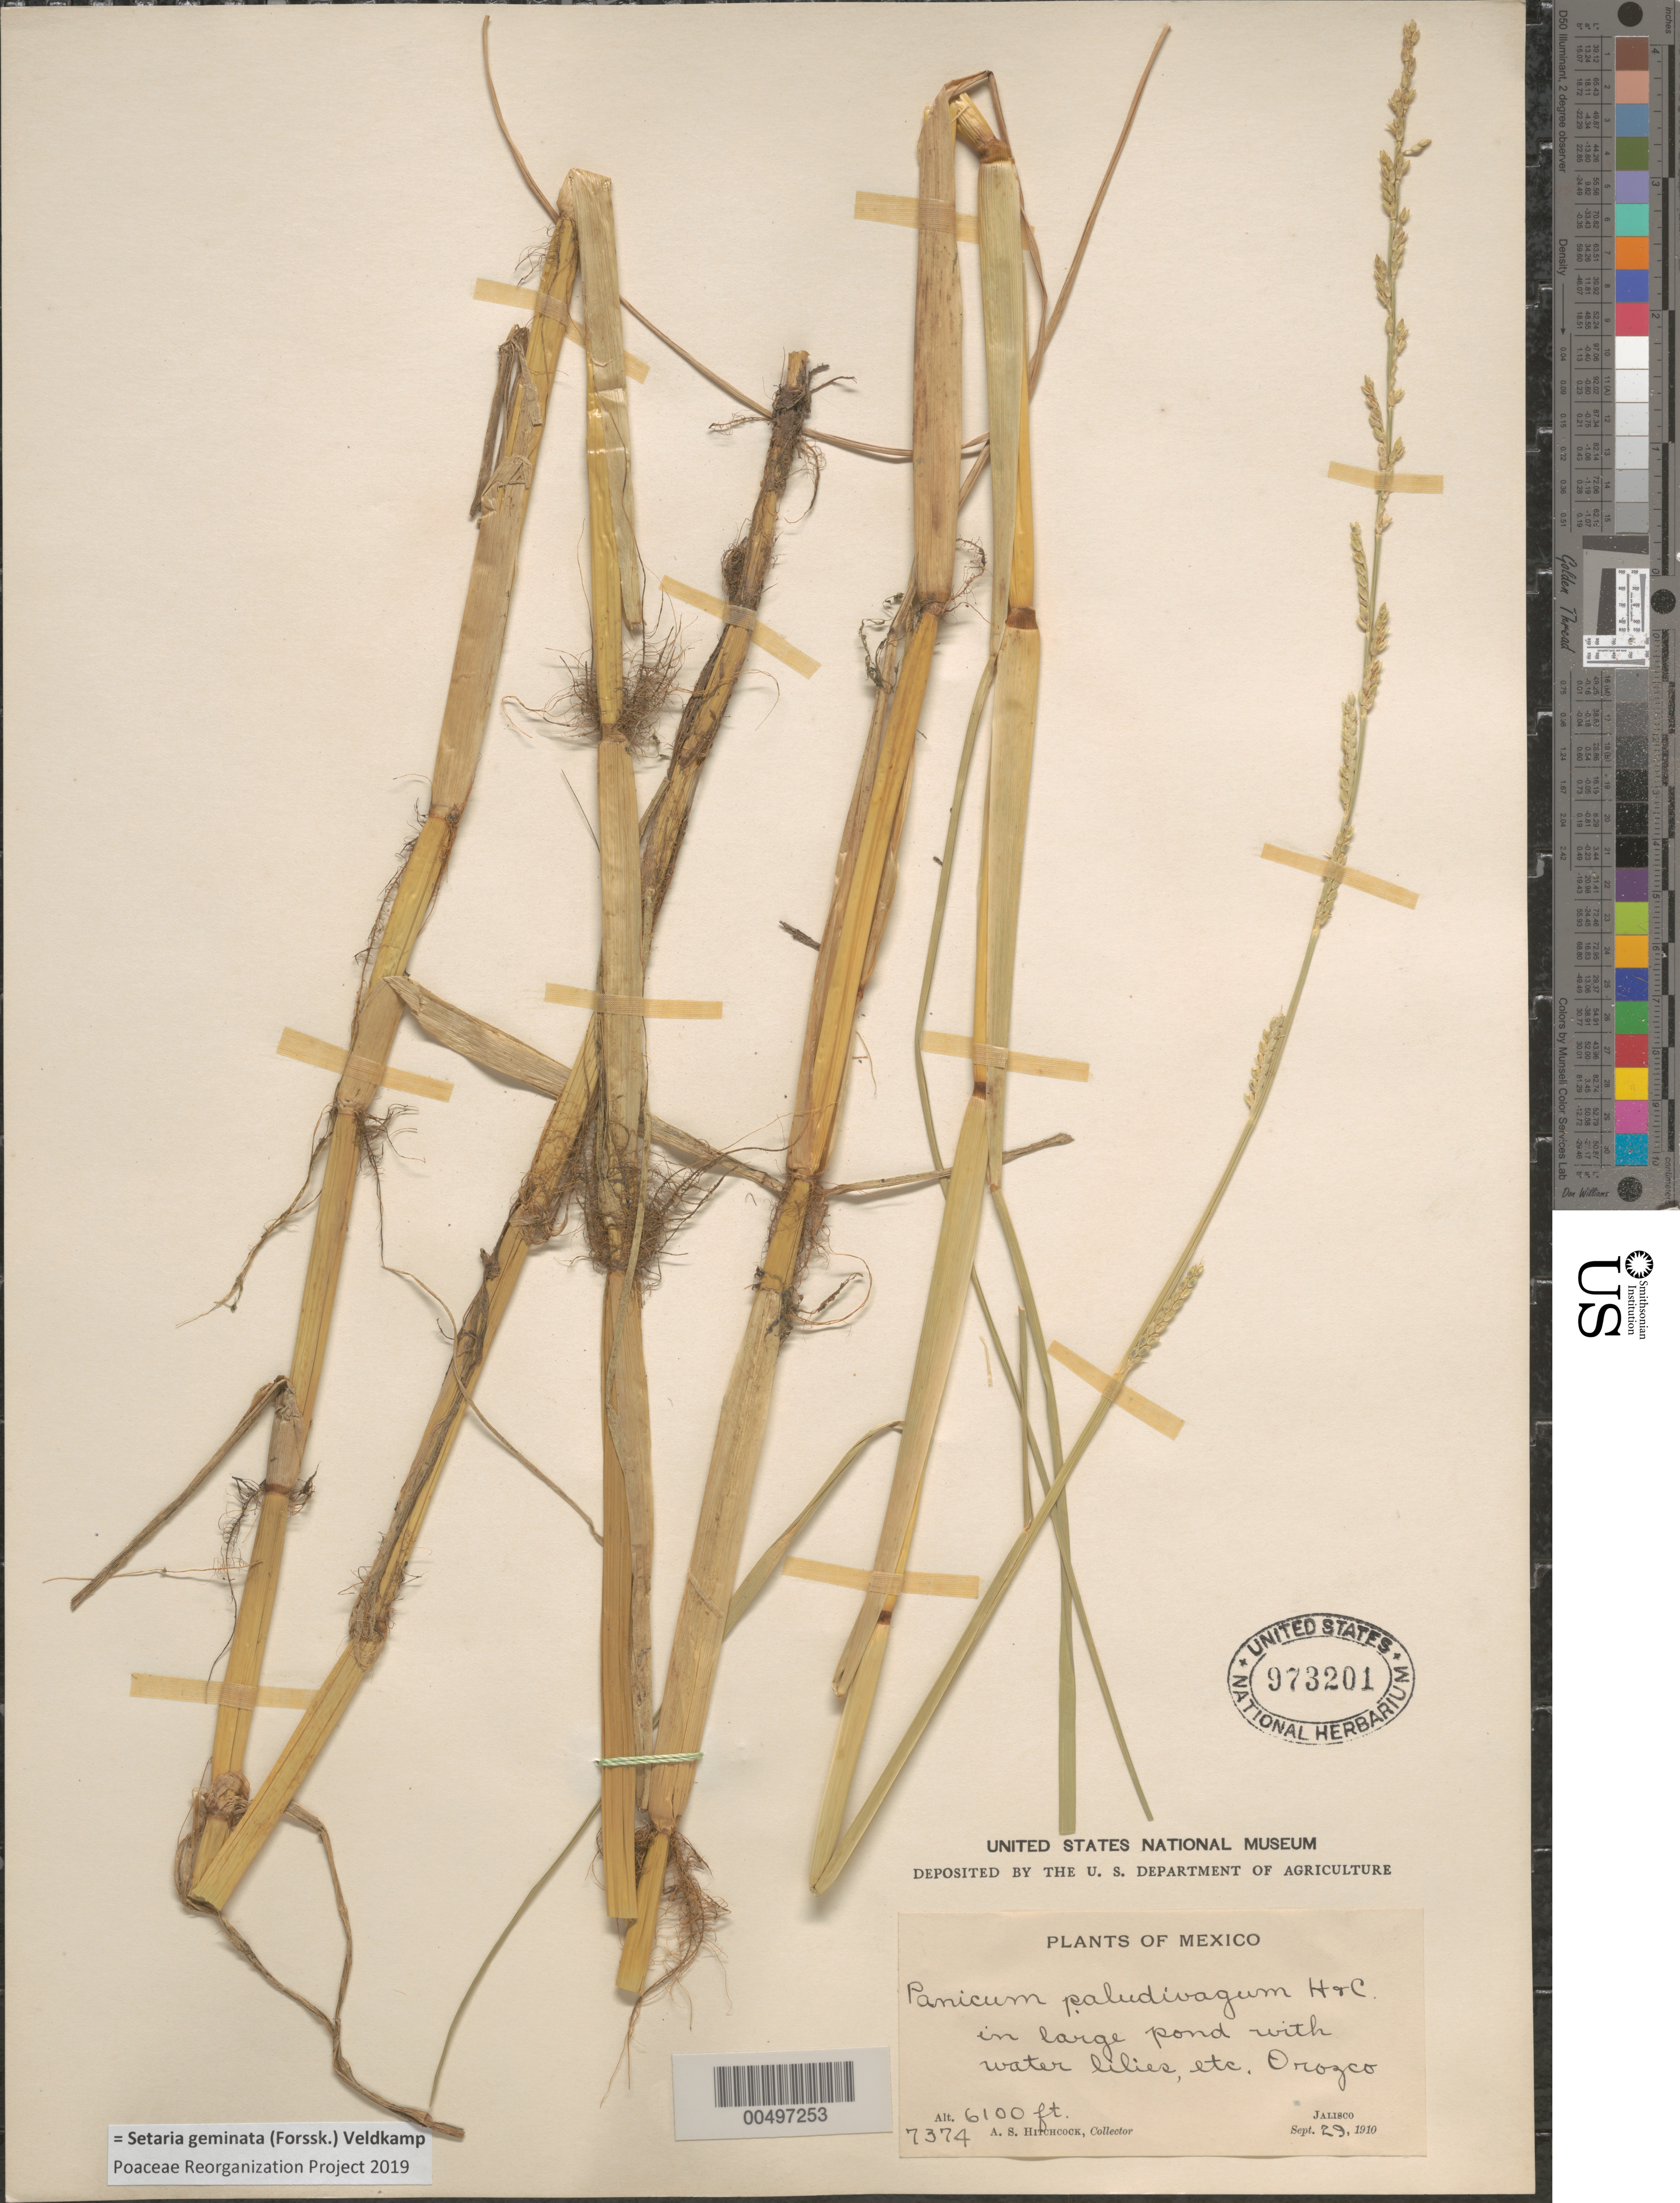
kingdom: Plantae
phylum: Tracheophyta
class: Liliopsida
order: Poales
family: Poaceae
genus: Setaria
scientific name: Setaria geminata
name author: (Forssk.) Veldkamp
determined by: Poaceae Reorganization Project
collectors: A. S. Hitchcock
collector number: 7374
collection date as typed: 29 Sep 1910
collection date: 1910-09-29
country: Mexico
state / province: Jalisco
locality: Orozco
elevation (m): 1859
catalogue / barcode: US 973201